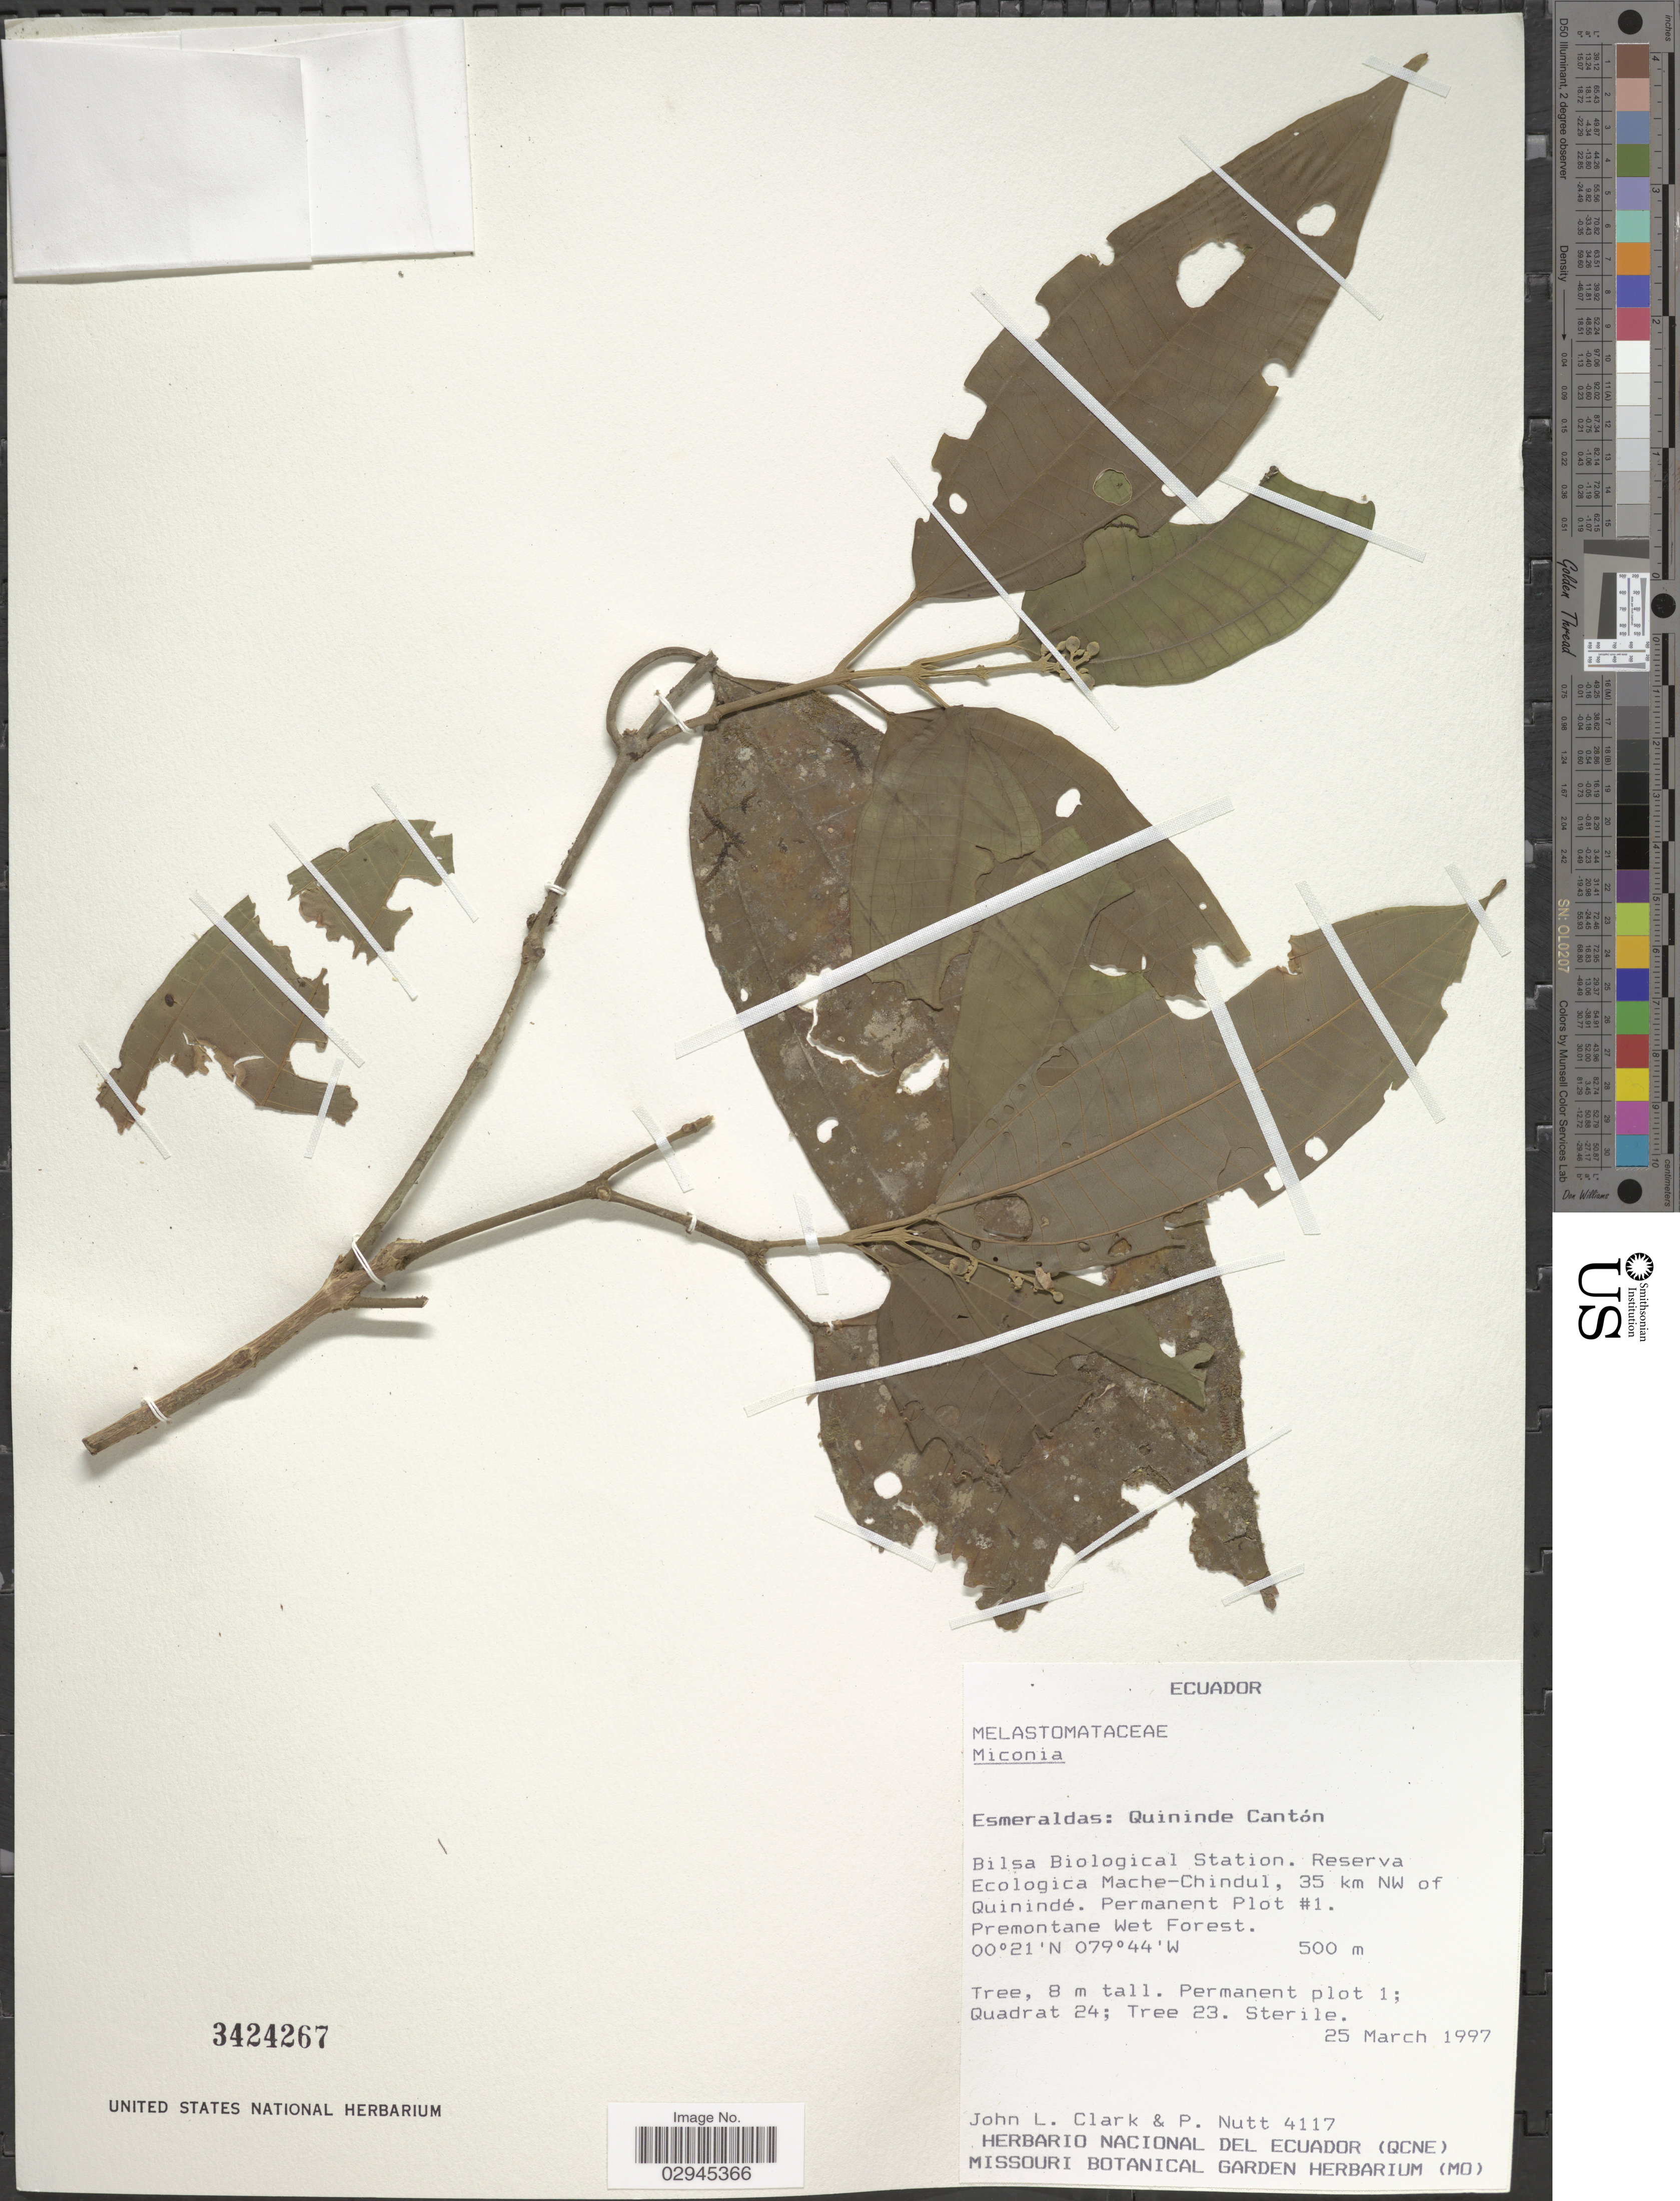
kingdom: Plantae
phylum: Tracheophyta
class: Magnoliopsida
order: Myrtales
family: Melastomataceae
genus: Miconia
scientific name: Miconia sp.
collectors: J. L. Clark & P. Nutt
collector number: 4117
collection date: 1997-03-25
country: Ecuador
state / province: Esmeraldas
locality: Quininde Cantón. Bilsa Biological Station. Reserva Ecologica Mache-Chindul, 35 km NW of Quinindé. Permant Plot #1. Premontane Wet Forest.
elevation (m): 500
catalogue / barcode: US 3424267